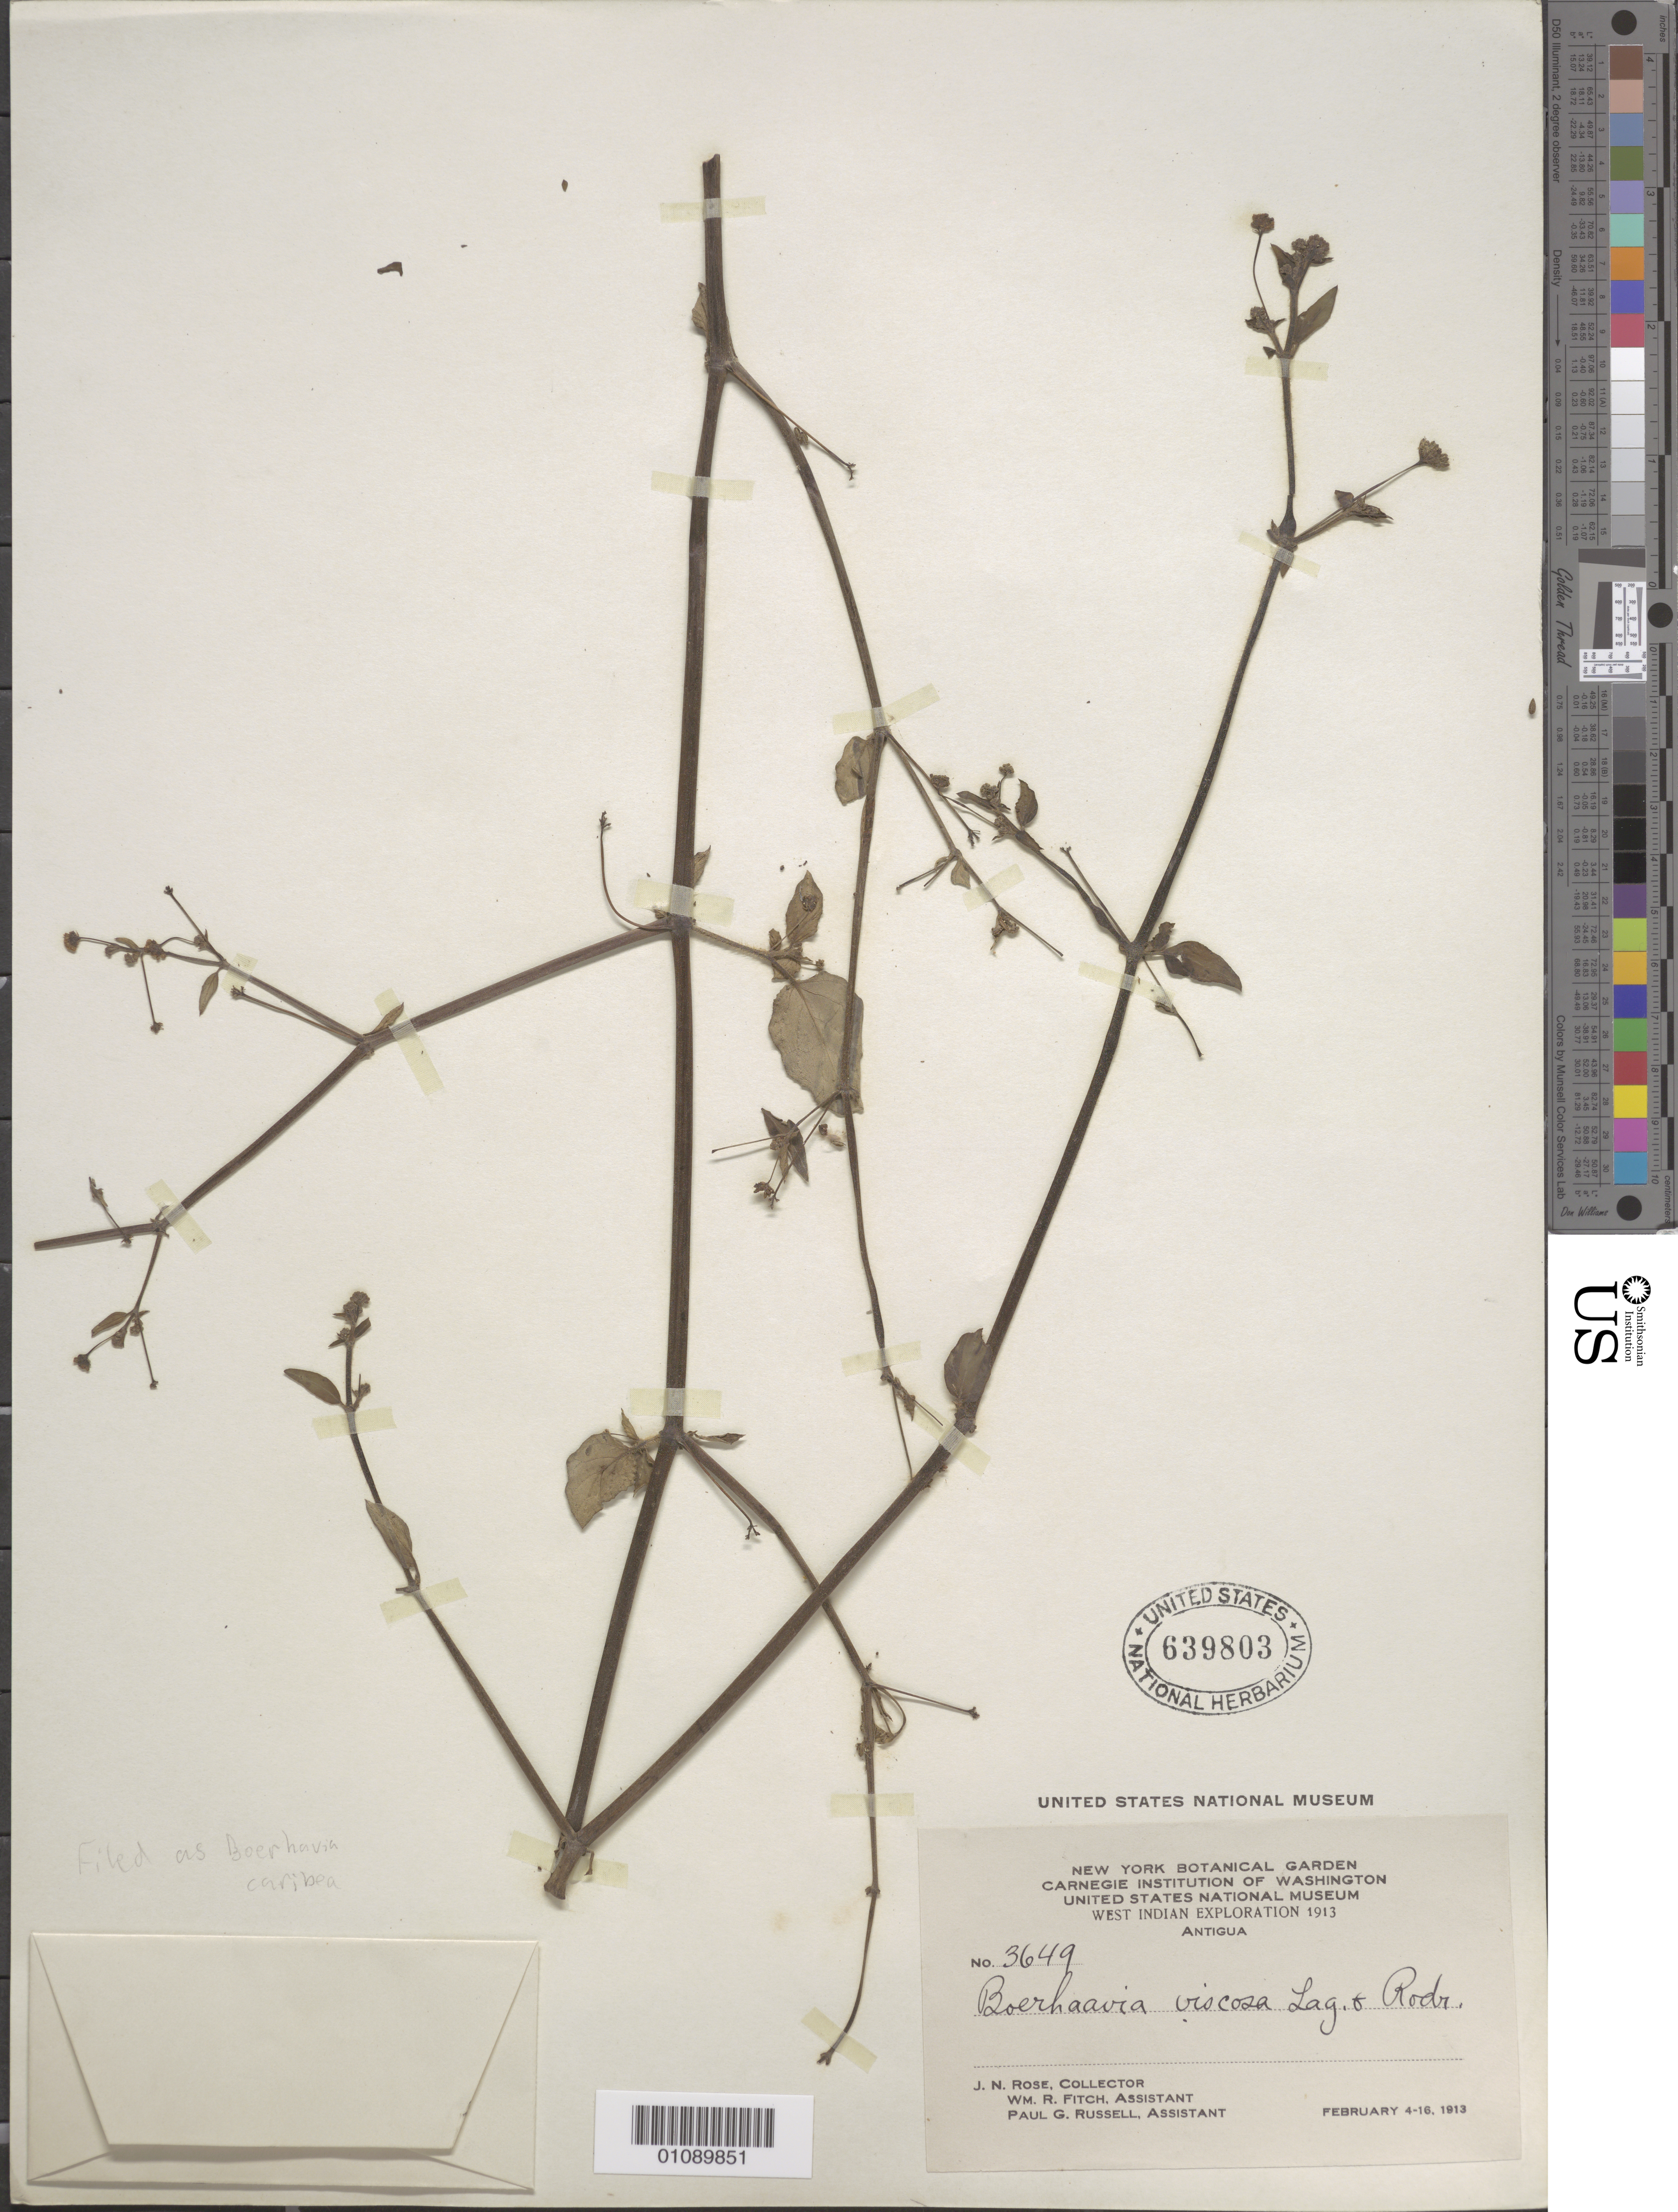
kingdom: Plantae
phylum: Tracheophyta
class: Magnoliopsida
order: Caryophyllales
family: Nyctaginaceae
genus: Boerhavia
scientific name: Boerhavia caribaea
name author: Jacq.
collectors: J. N. Rose, W. R. Fitch & P. G. Russell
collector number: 3649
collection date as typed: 04 Feb 1913 to 16 Feb 1913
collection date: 1913-02-04/1913-02-16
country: Antigua and Barbuda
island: Antigua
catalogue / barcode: US 639803